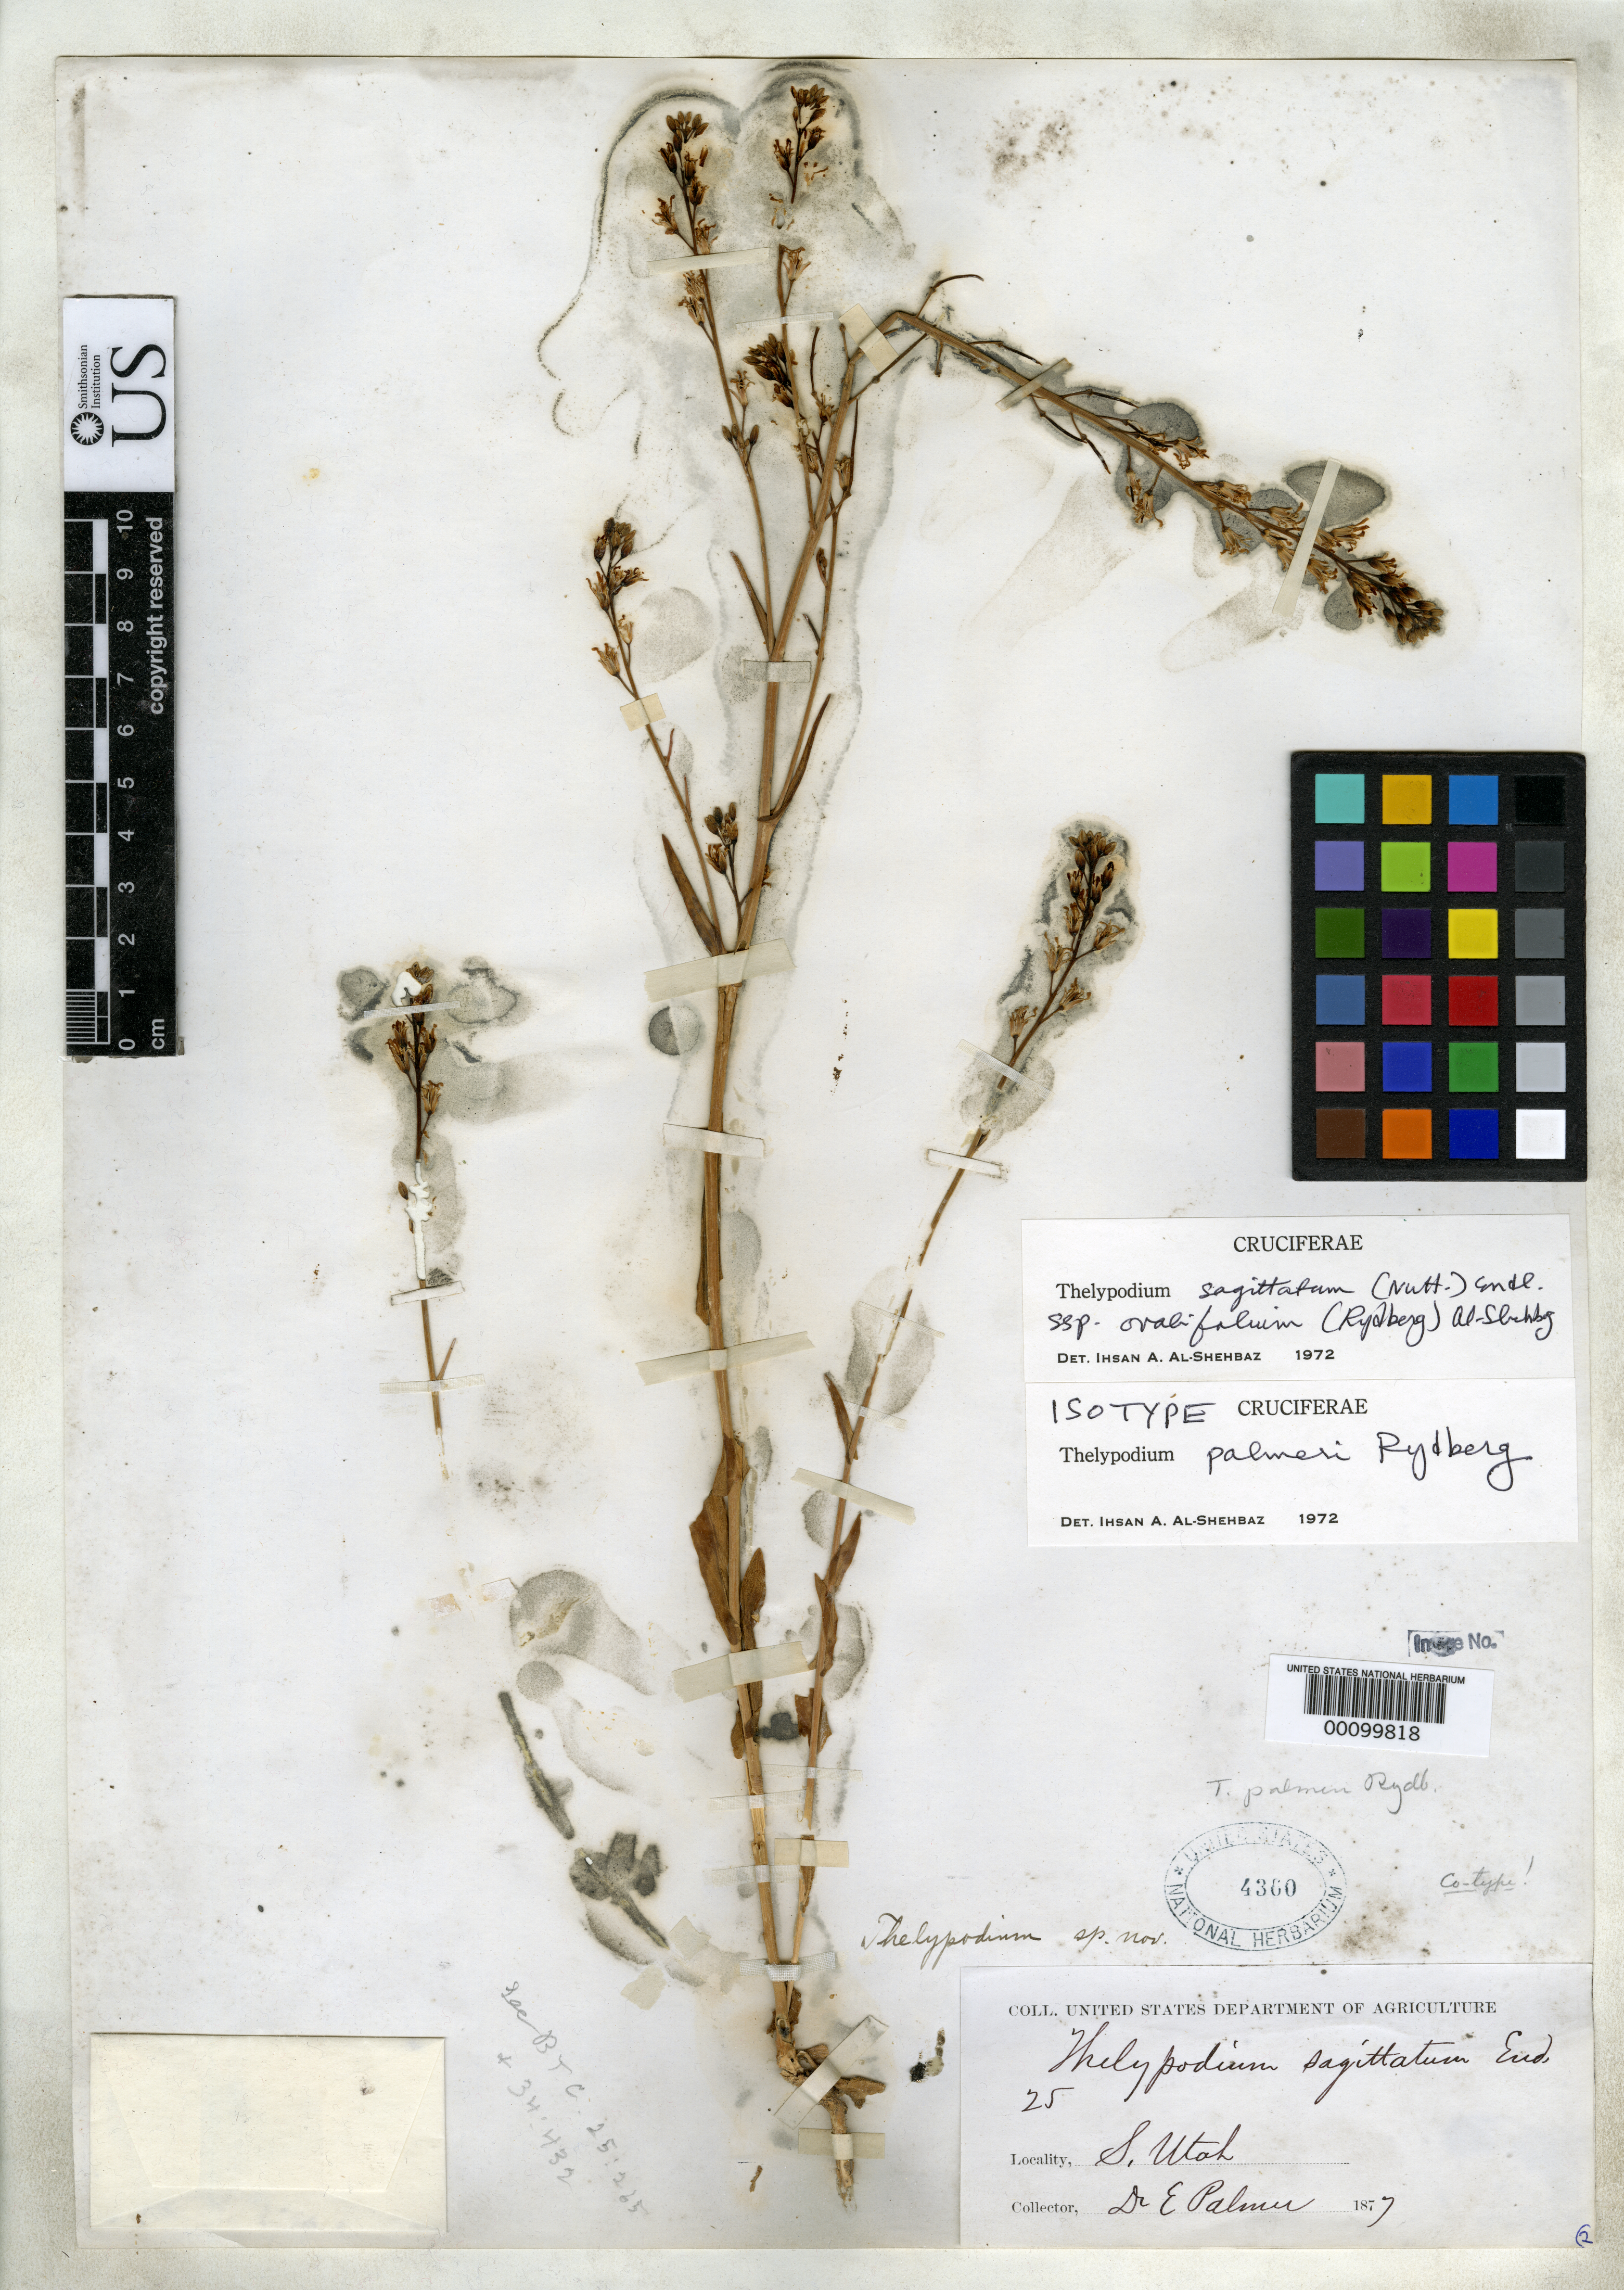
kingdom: Plantae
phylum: Tracheophyta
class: Magnoliopsida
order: Brassicales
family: Brassicaceae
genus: Thelypodium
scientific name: Thelypodium palmeri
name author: Rydb.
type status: Isotype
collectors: E. Palmer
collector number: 25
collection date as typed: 1857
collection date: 1857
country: United States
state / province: Utah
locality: Southern Part.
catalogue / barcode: US 4360